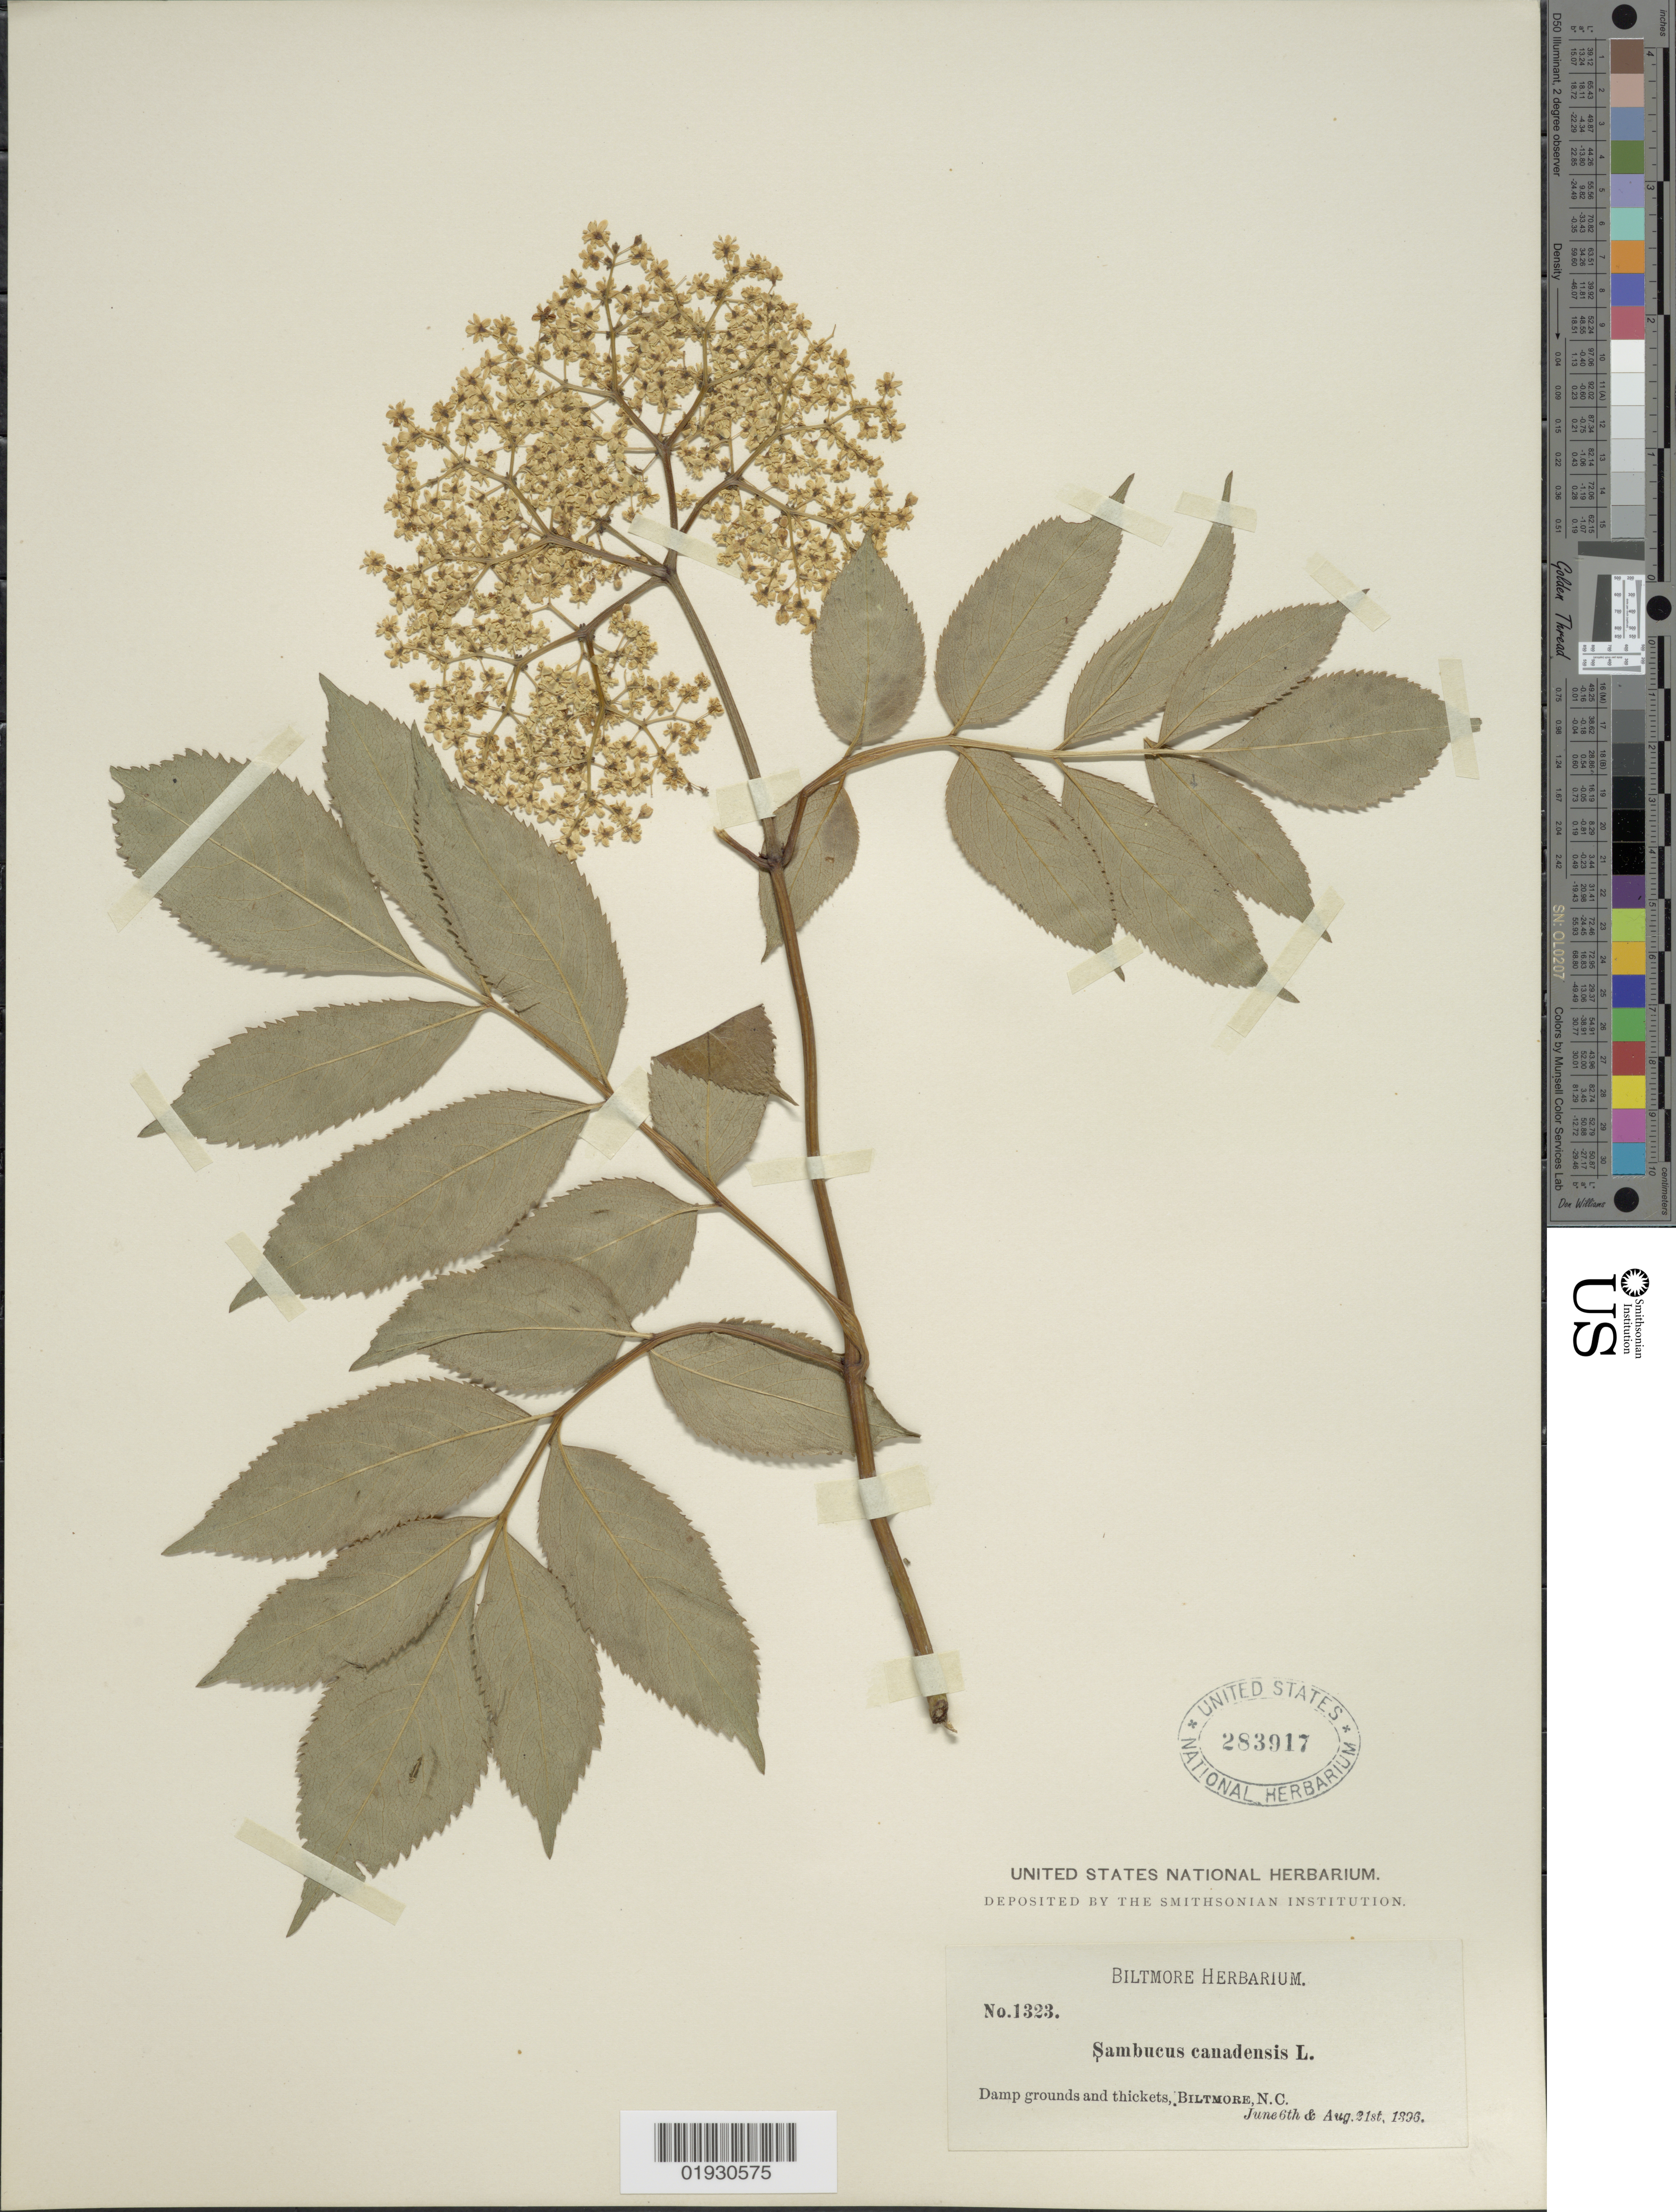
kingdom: Plantae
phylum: Tracheophyta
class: Magnoliopsida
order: Dipsacales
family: Viburnaceae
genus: Sambucus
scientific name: Sambucus canadensis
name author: L.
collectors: ex herb. Biltmore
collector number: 1323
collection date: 1896-06-06/1896-08-21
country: United States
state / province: North Carolina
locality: Damp grounds and thickets, Biltmore.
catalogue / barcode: US 283917